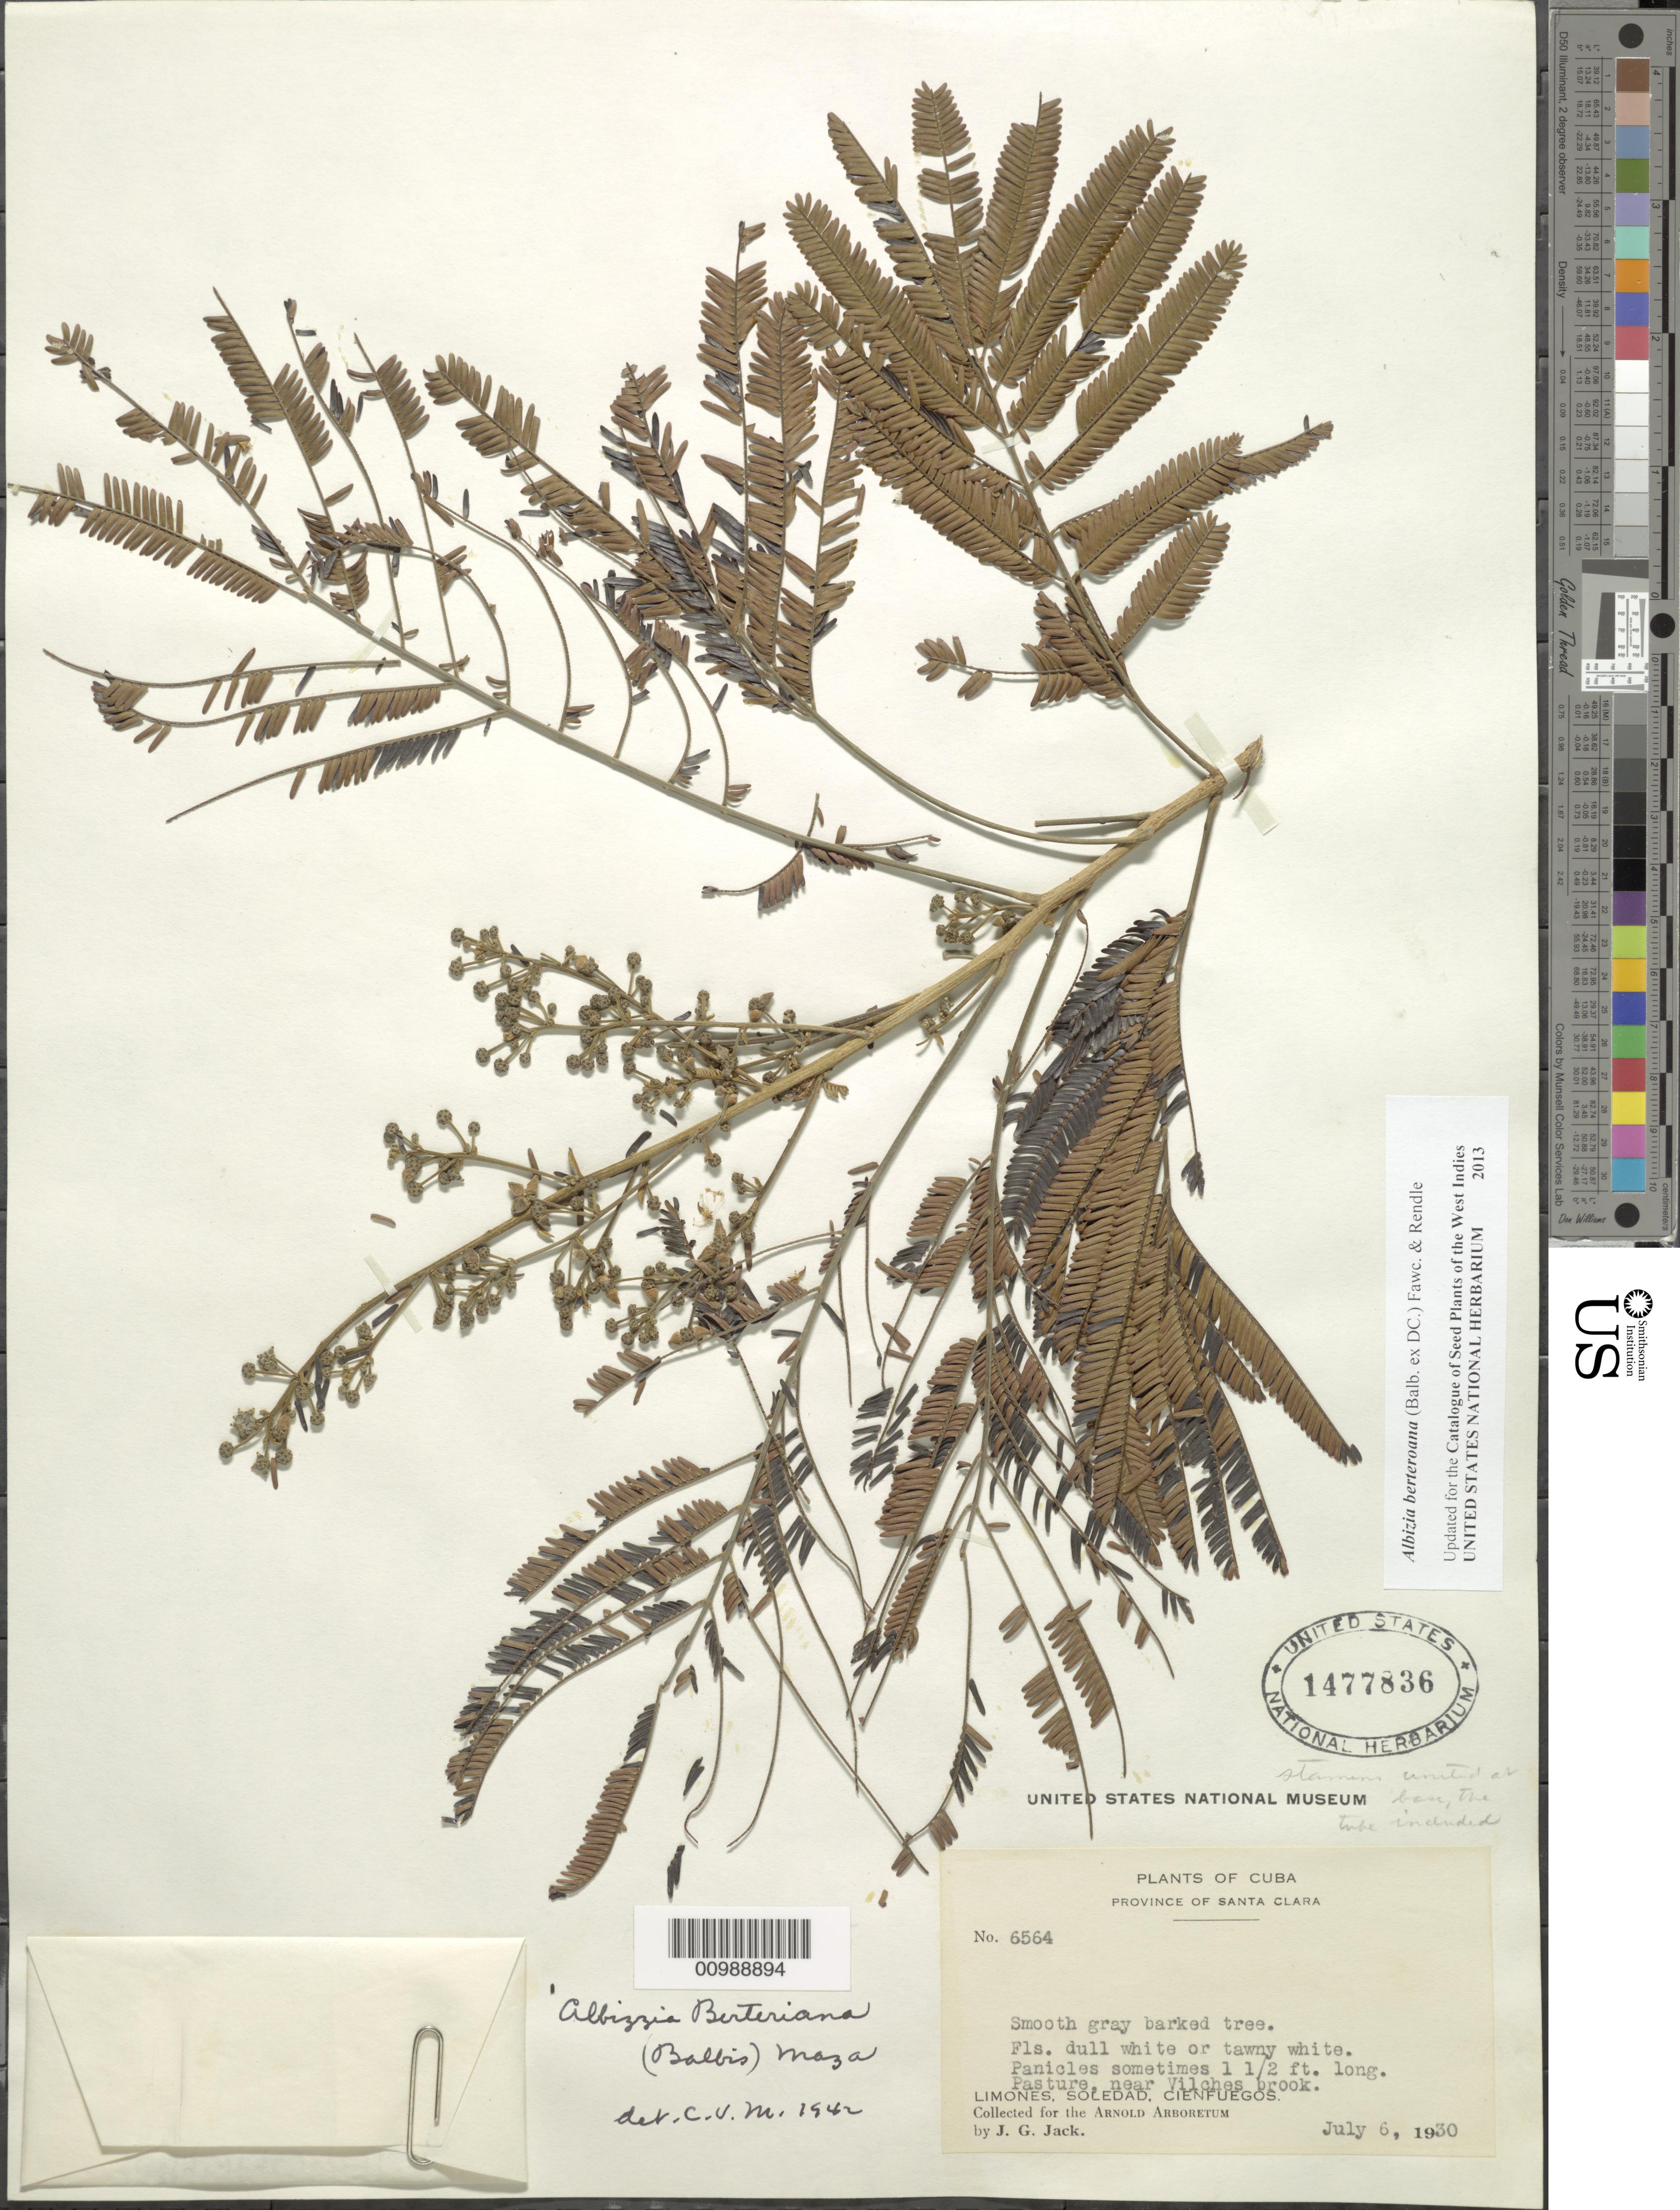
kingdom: Plantae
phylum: Tracheophyta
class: Magnoliopsida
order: Fabales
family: Fabaceae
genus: Pseudalbizzia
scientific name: Pseudalbizzia berteroana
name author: (Balb. ex DC.) Britton & Rose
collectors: J. G. Jack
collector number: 6564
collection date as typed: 06 Jul 1930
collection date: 1930-07-06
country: Cuba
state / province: Cienfuegos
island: Cuba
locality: Soledad; Limones, near Vilches brook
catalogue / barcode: US 1477836